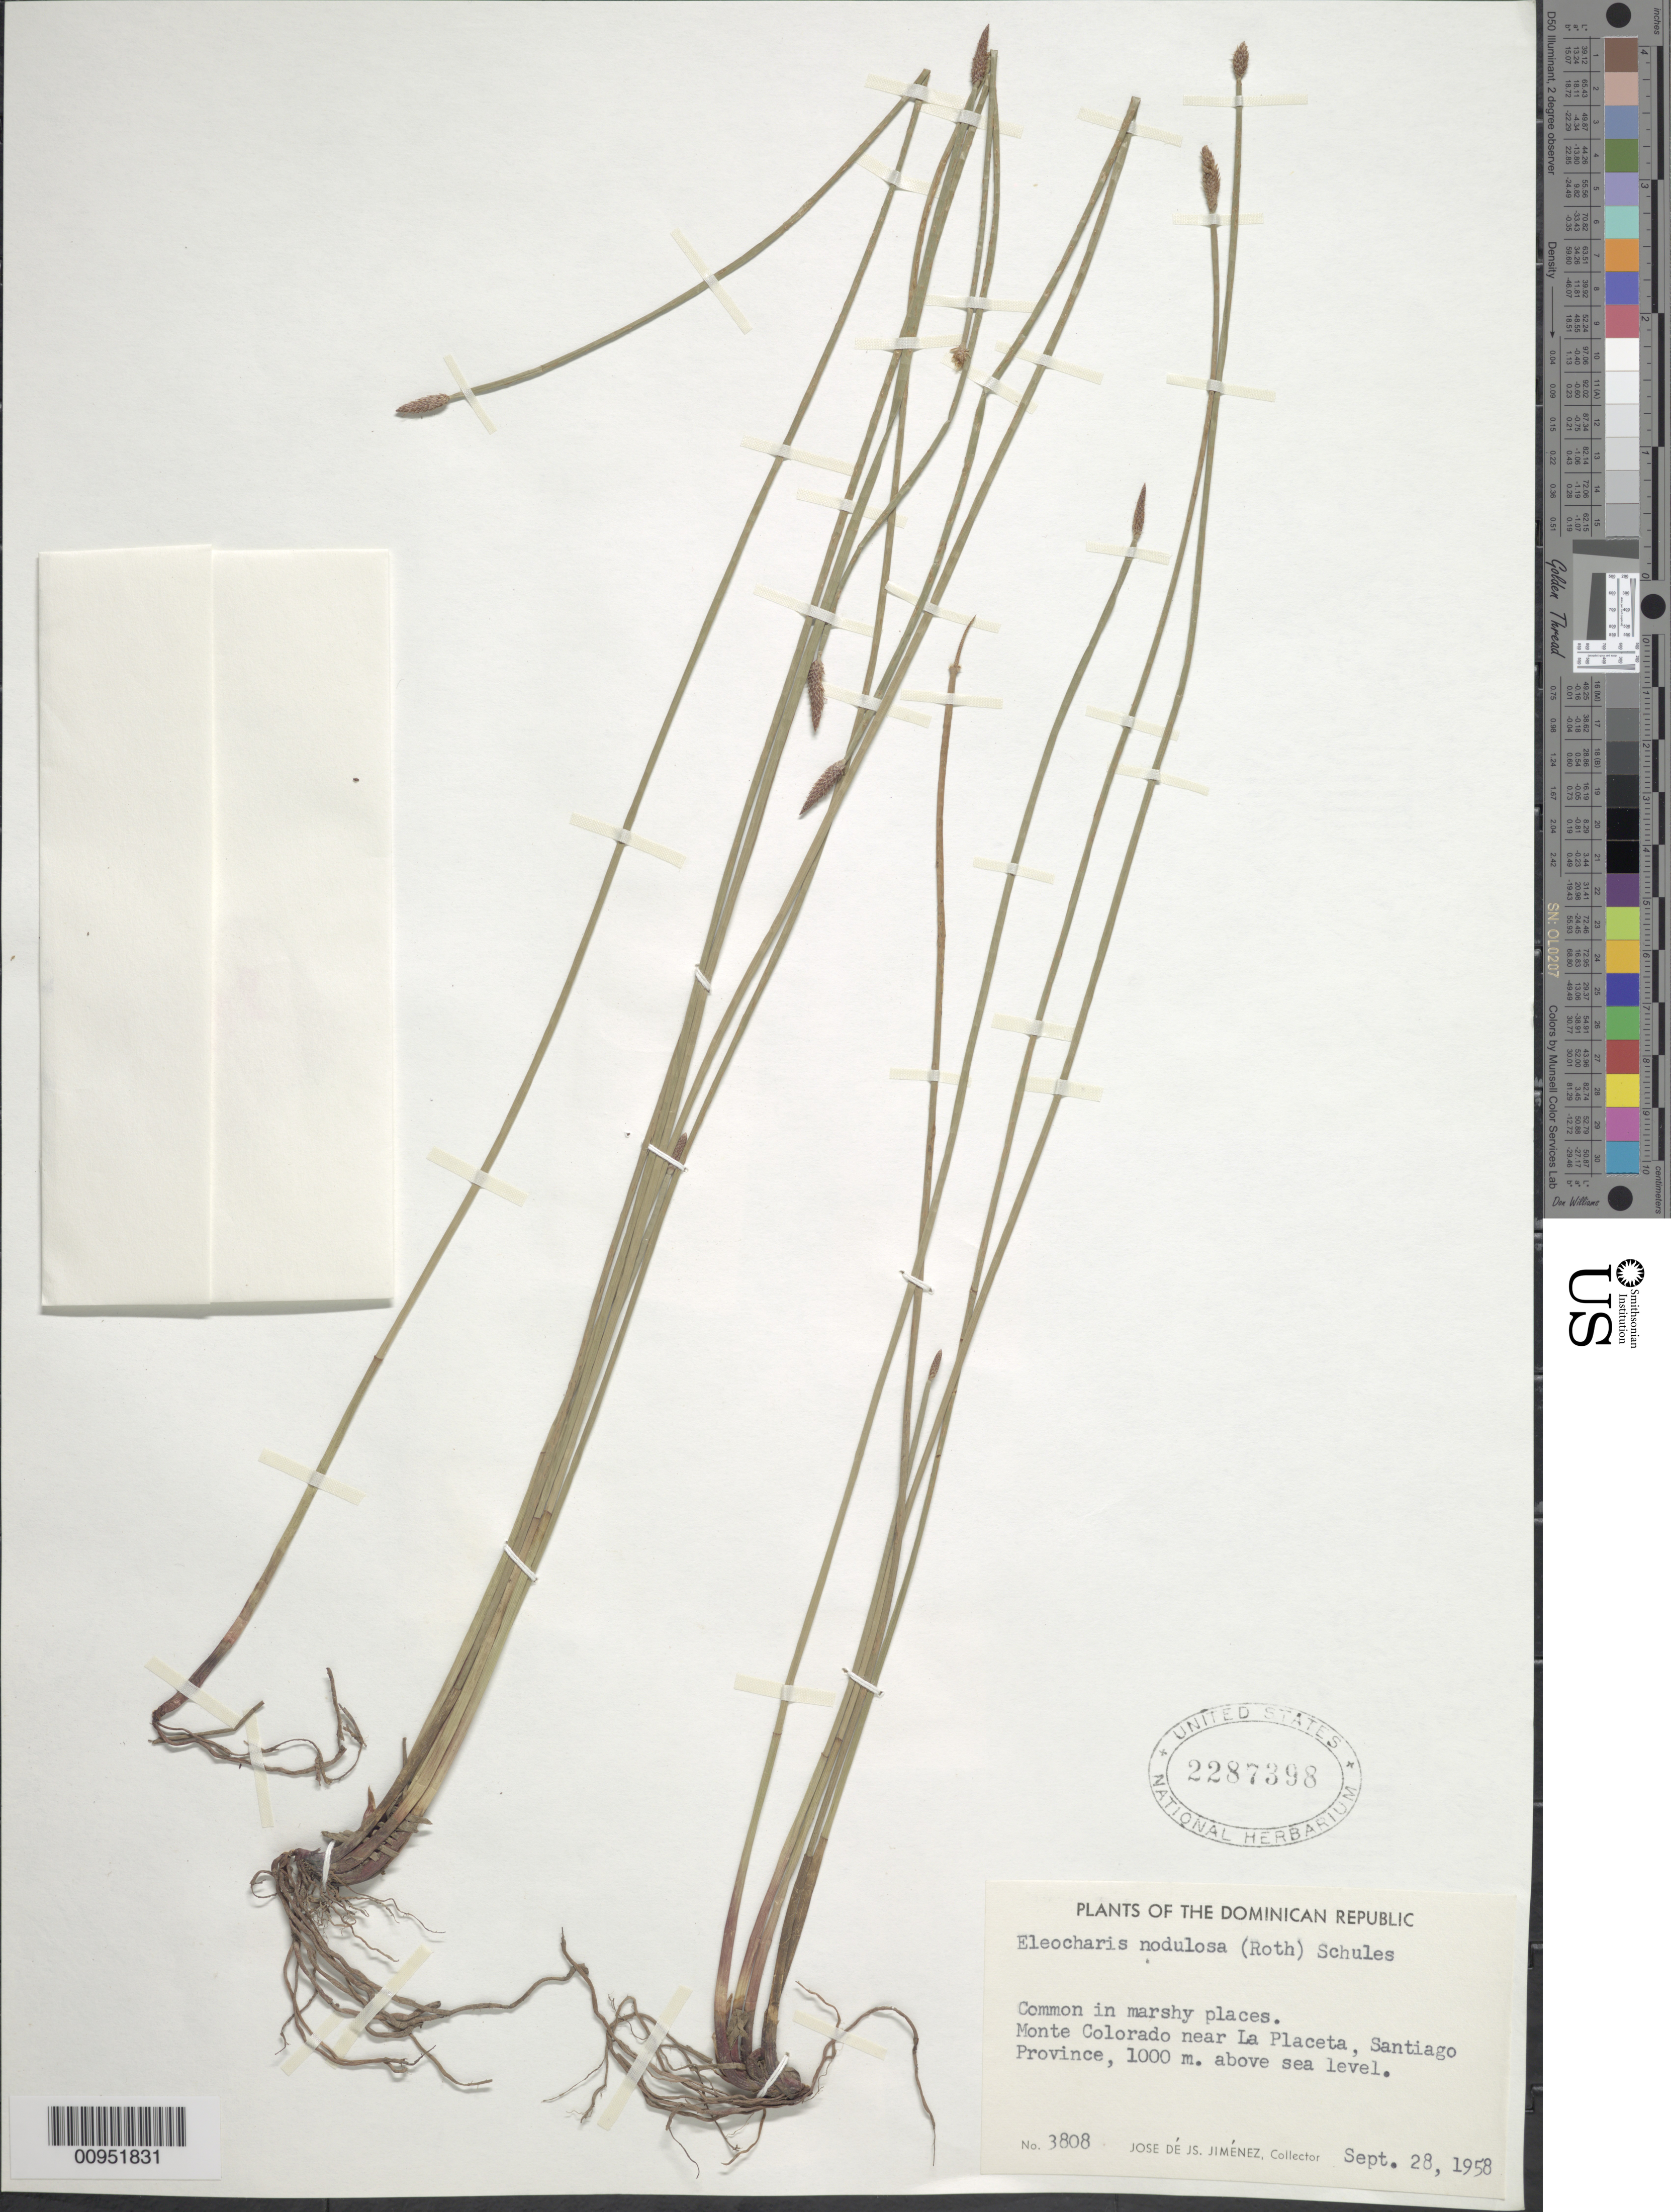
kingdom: Plantae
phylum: Tracheophyta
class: Liliopsida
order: Poales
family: Cyperaceae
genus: Eleocharis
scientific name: Eleocharis montana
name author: (Kunth) Roem. & Schult.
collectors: J. J. Jiménez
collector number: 3808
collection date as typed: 28 Sep 1958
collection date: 1958-09-28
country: Dominican Republic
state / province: Santiago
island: Hispaniola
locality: Monte Colorado near La Placeta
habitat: In marshy places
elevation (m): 1000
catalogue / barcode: US 2287398